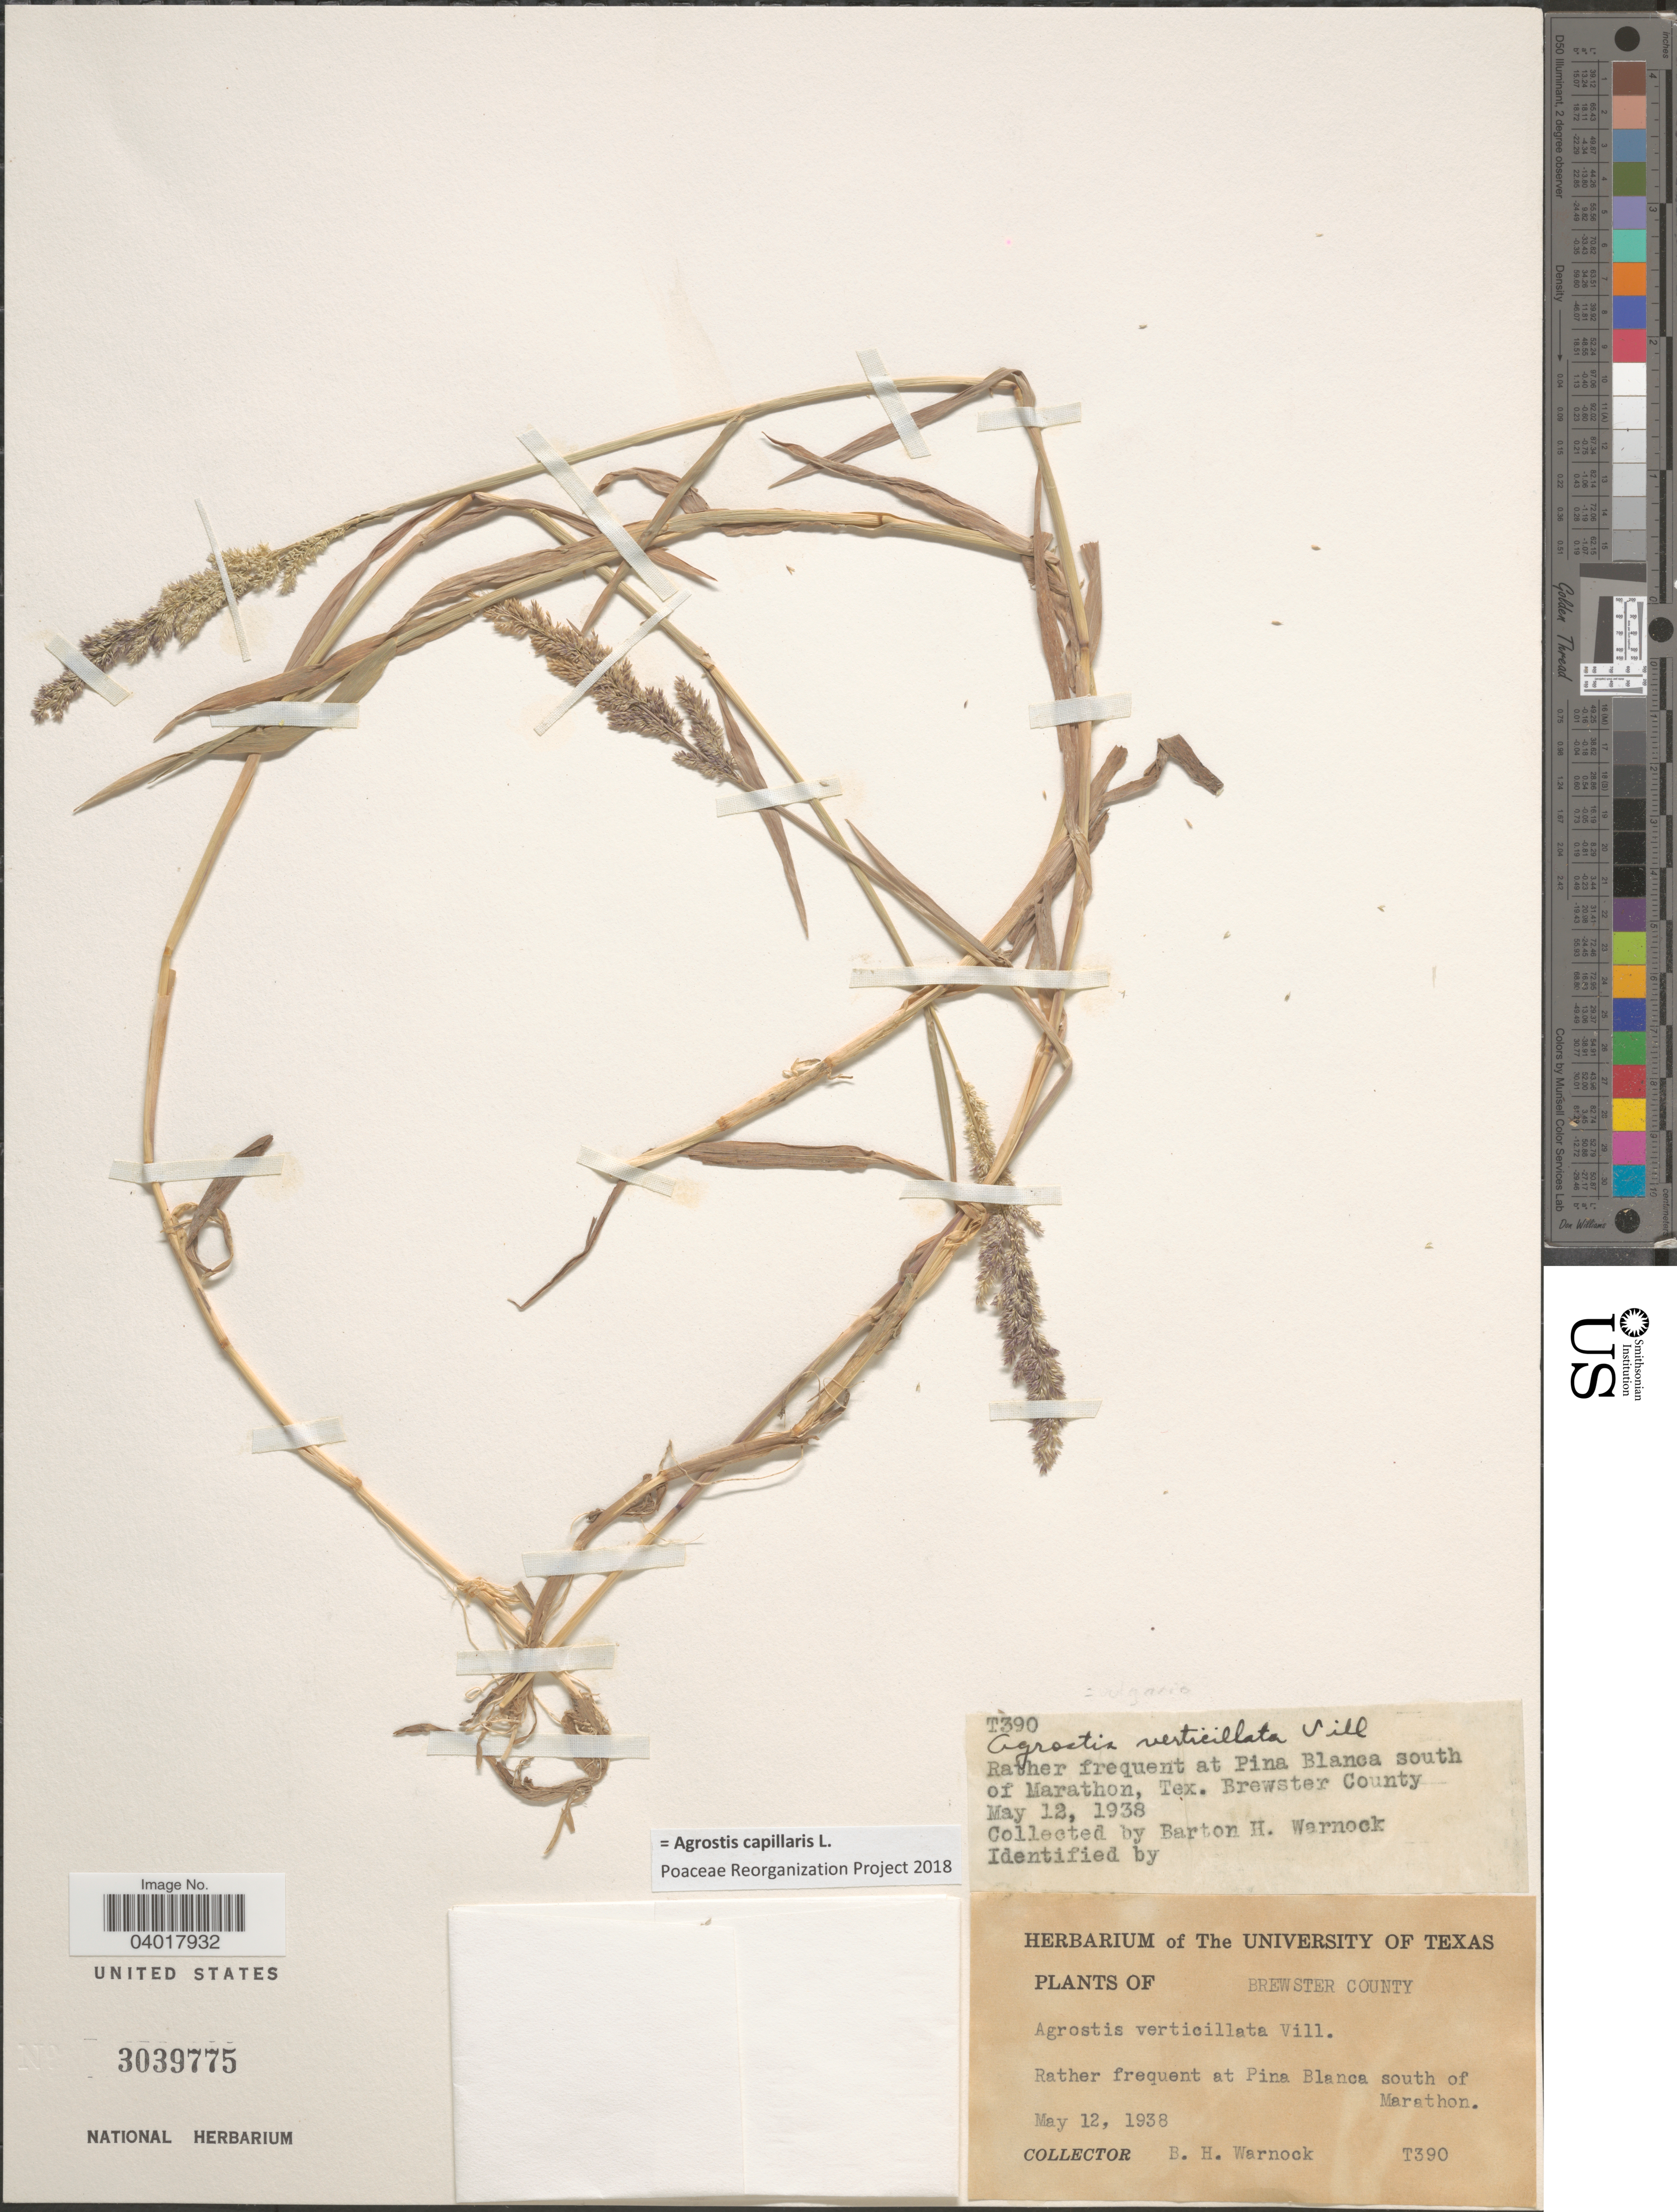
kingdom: Plantae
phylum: Tracheophyta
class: Liliopsida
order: Poales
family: Poaceae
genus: Agrostis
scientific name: Agrostis capillaris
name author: L.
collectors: B. H. Warnock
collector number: T390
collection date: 1938-05-12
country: United States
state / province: Texas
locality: Brewster County. At Pina Blanca south of Marathon.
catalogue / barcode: US 3039775